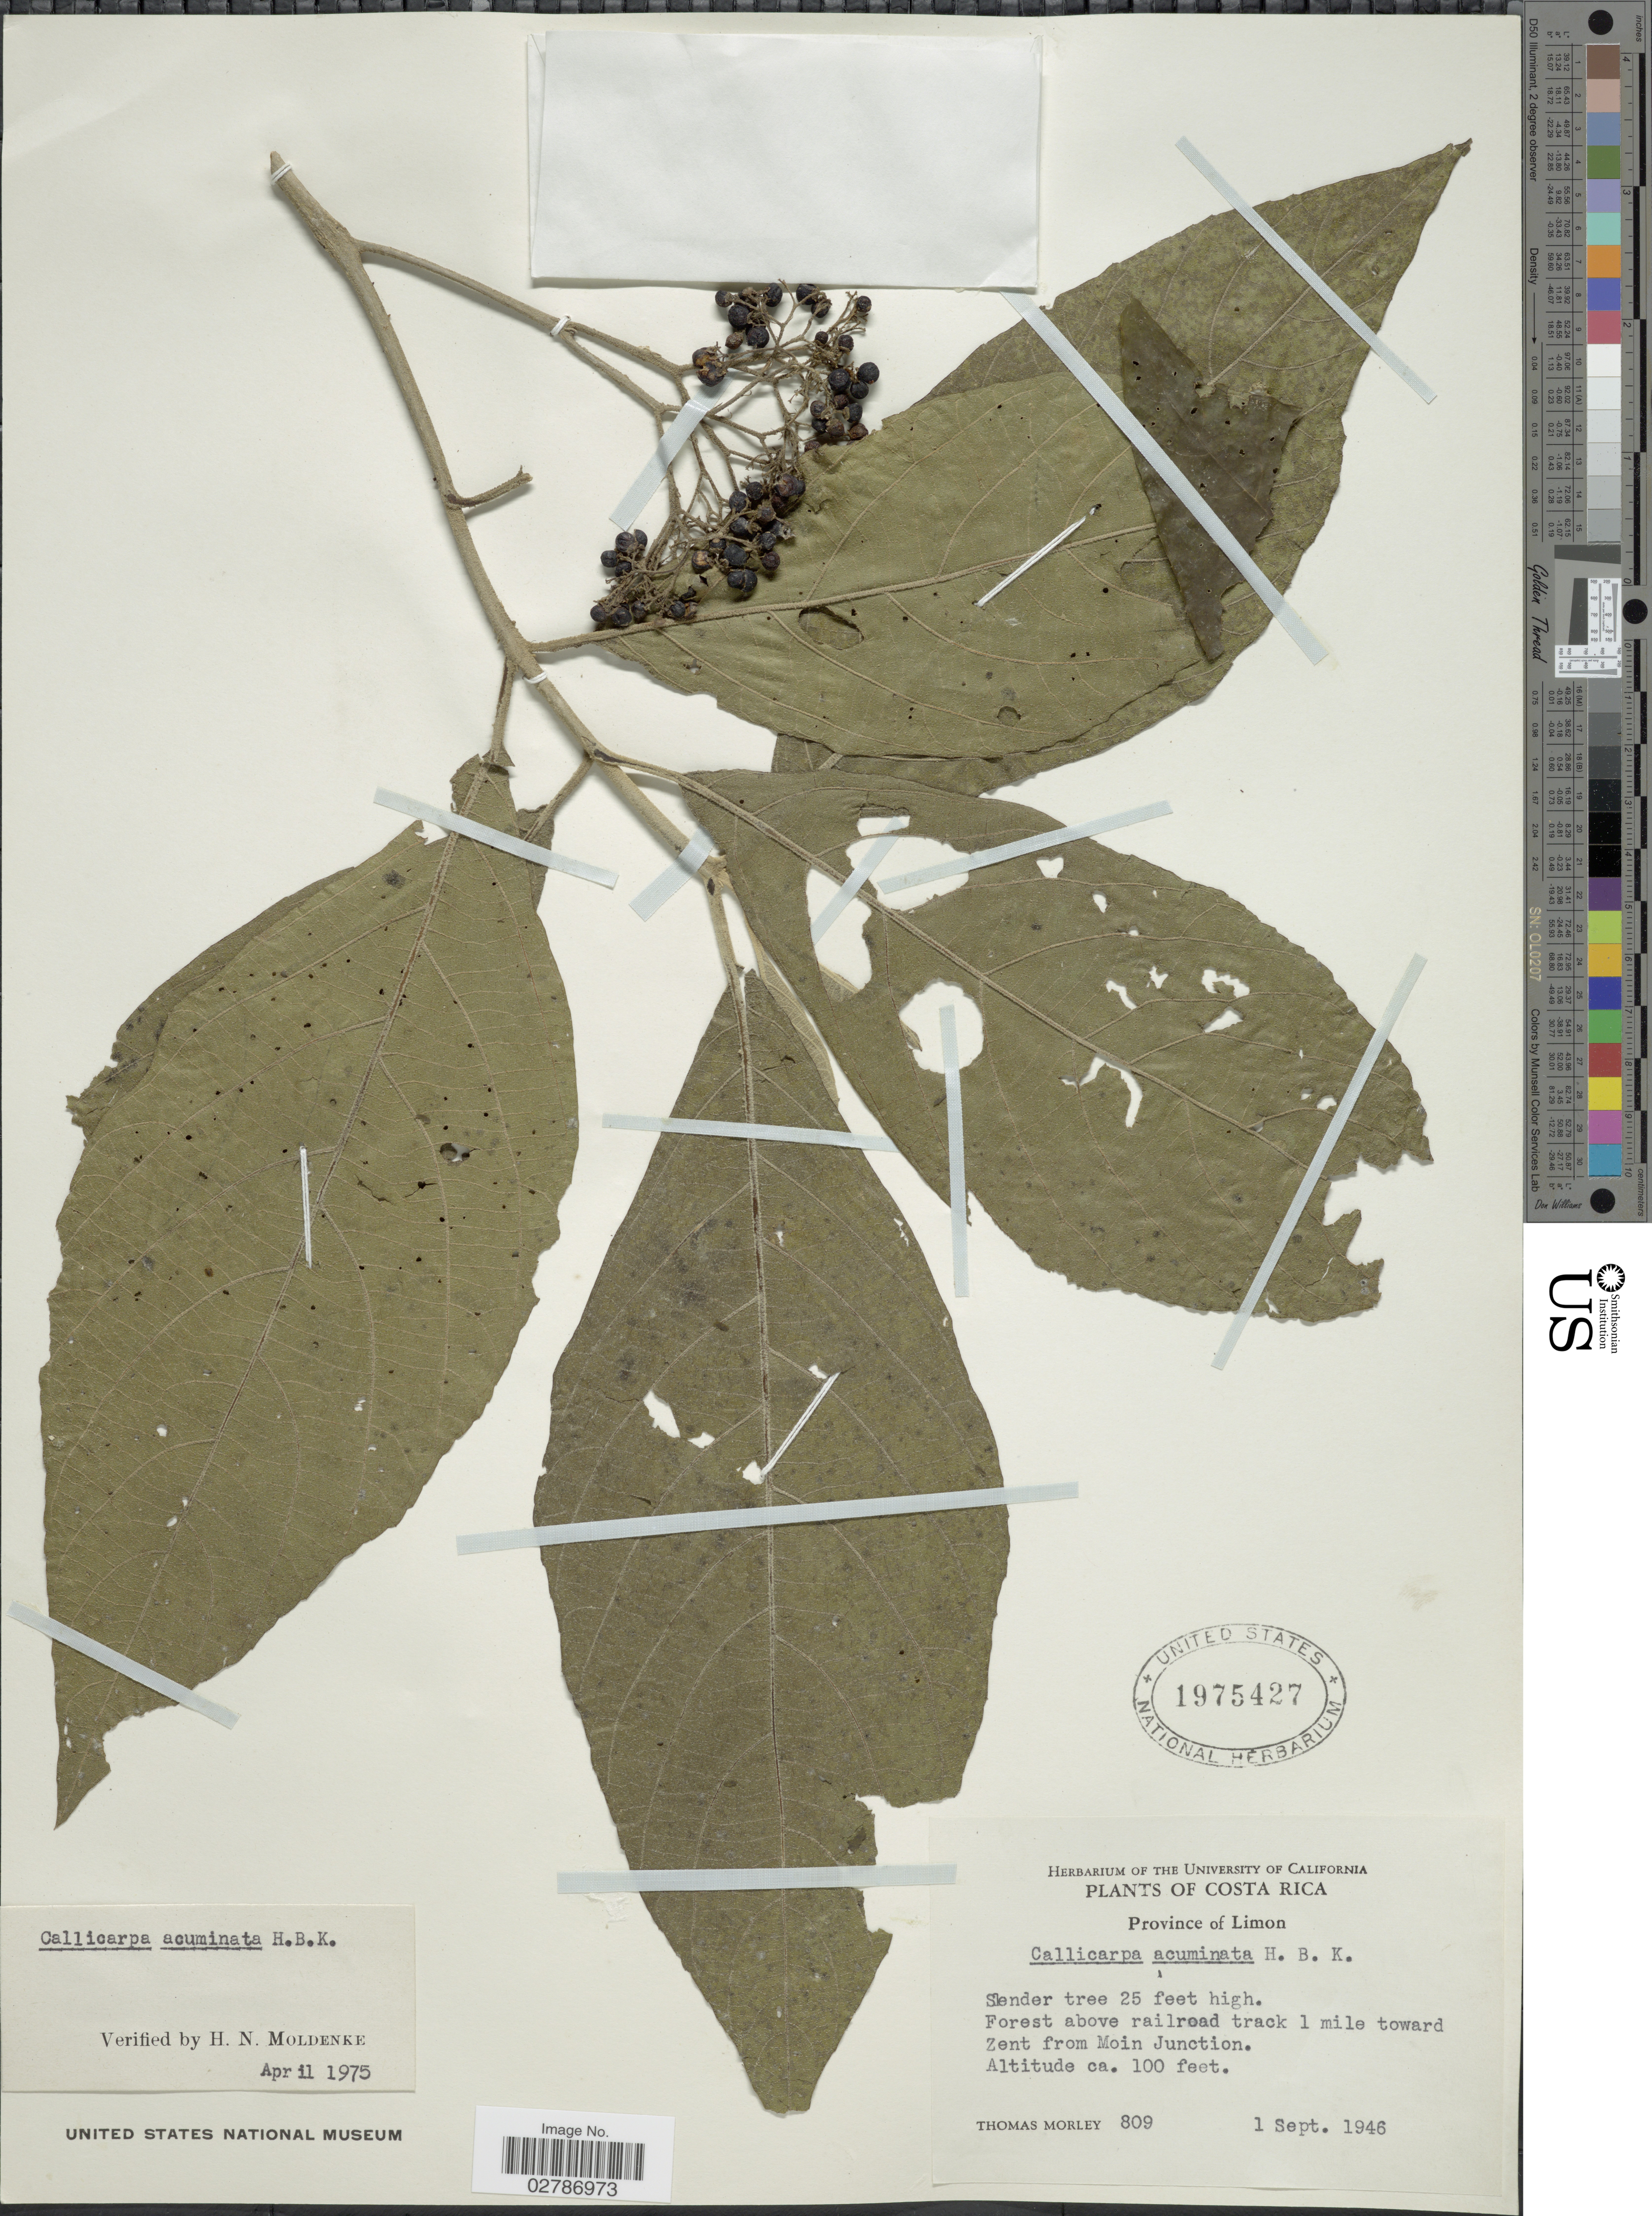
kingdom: Plantae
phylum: Tracheophyta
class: Magnoliopsida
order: Lamiales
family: Lamiaceae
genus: Callicarpa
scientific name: Callicarpa acuminata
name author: Kunth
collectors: T. Morley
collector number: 809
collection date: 1946-09-01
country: Costa Rica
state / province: Limón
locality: Forest above railroad track 1 mile toward Zent from Moin Junction.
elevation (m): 30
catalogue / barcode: US 1975427